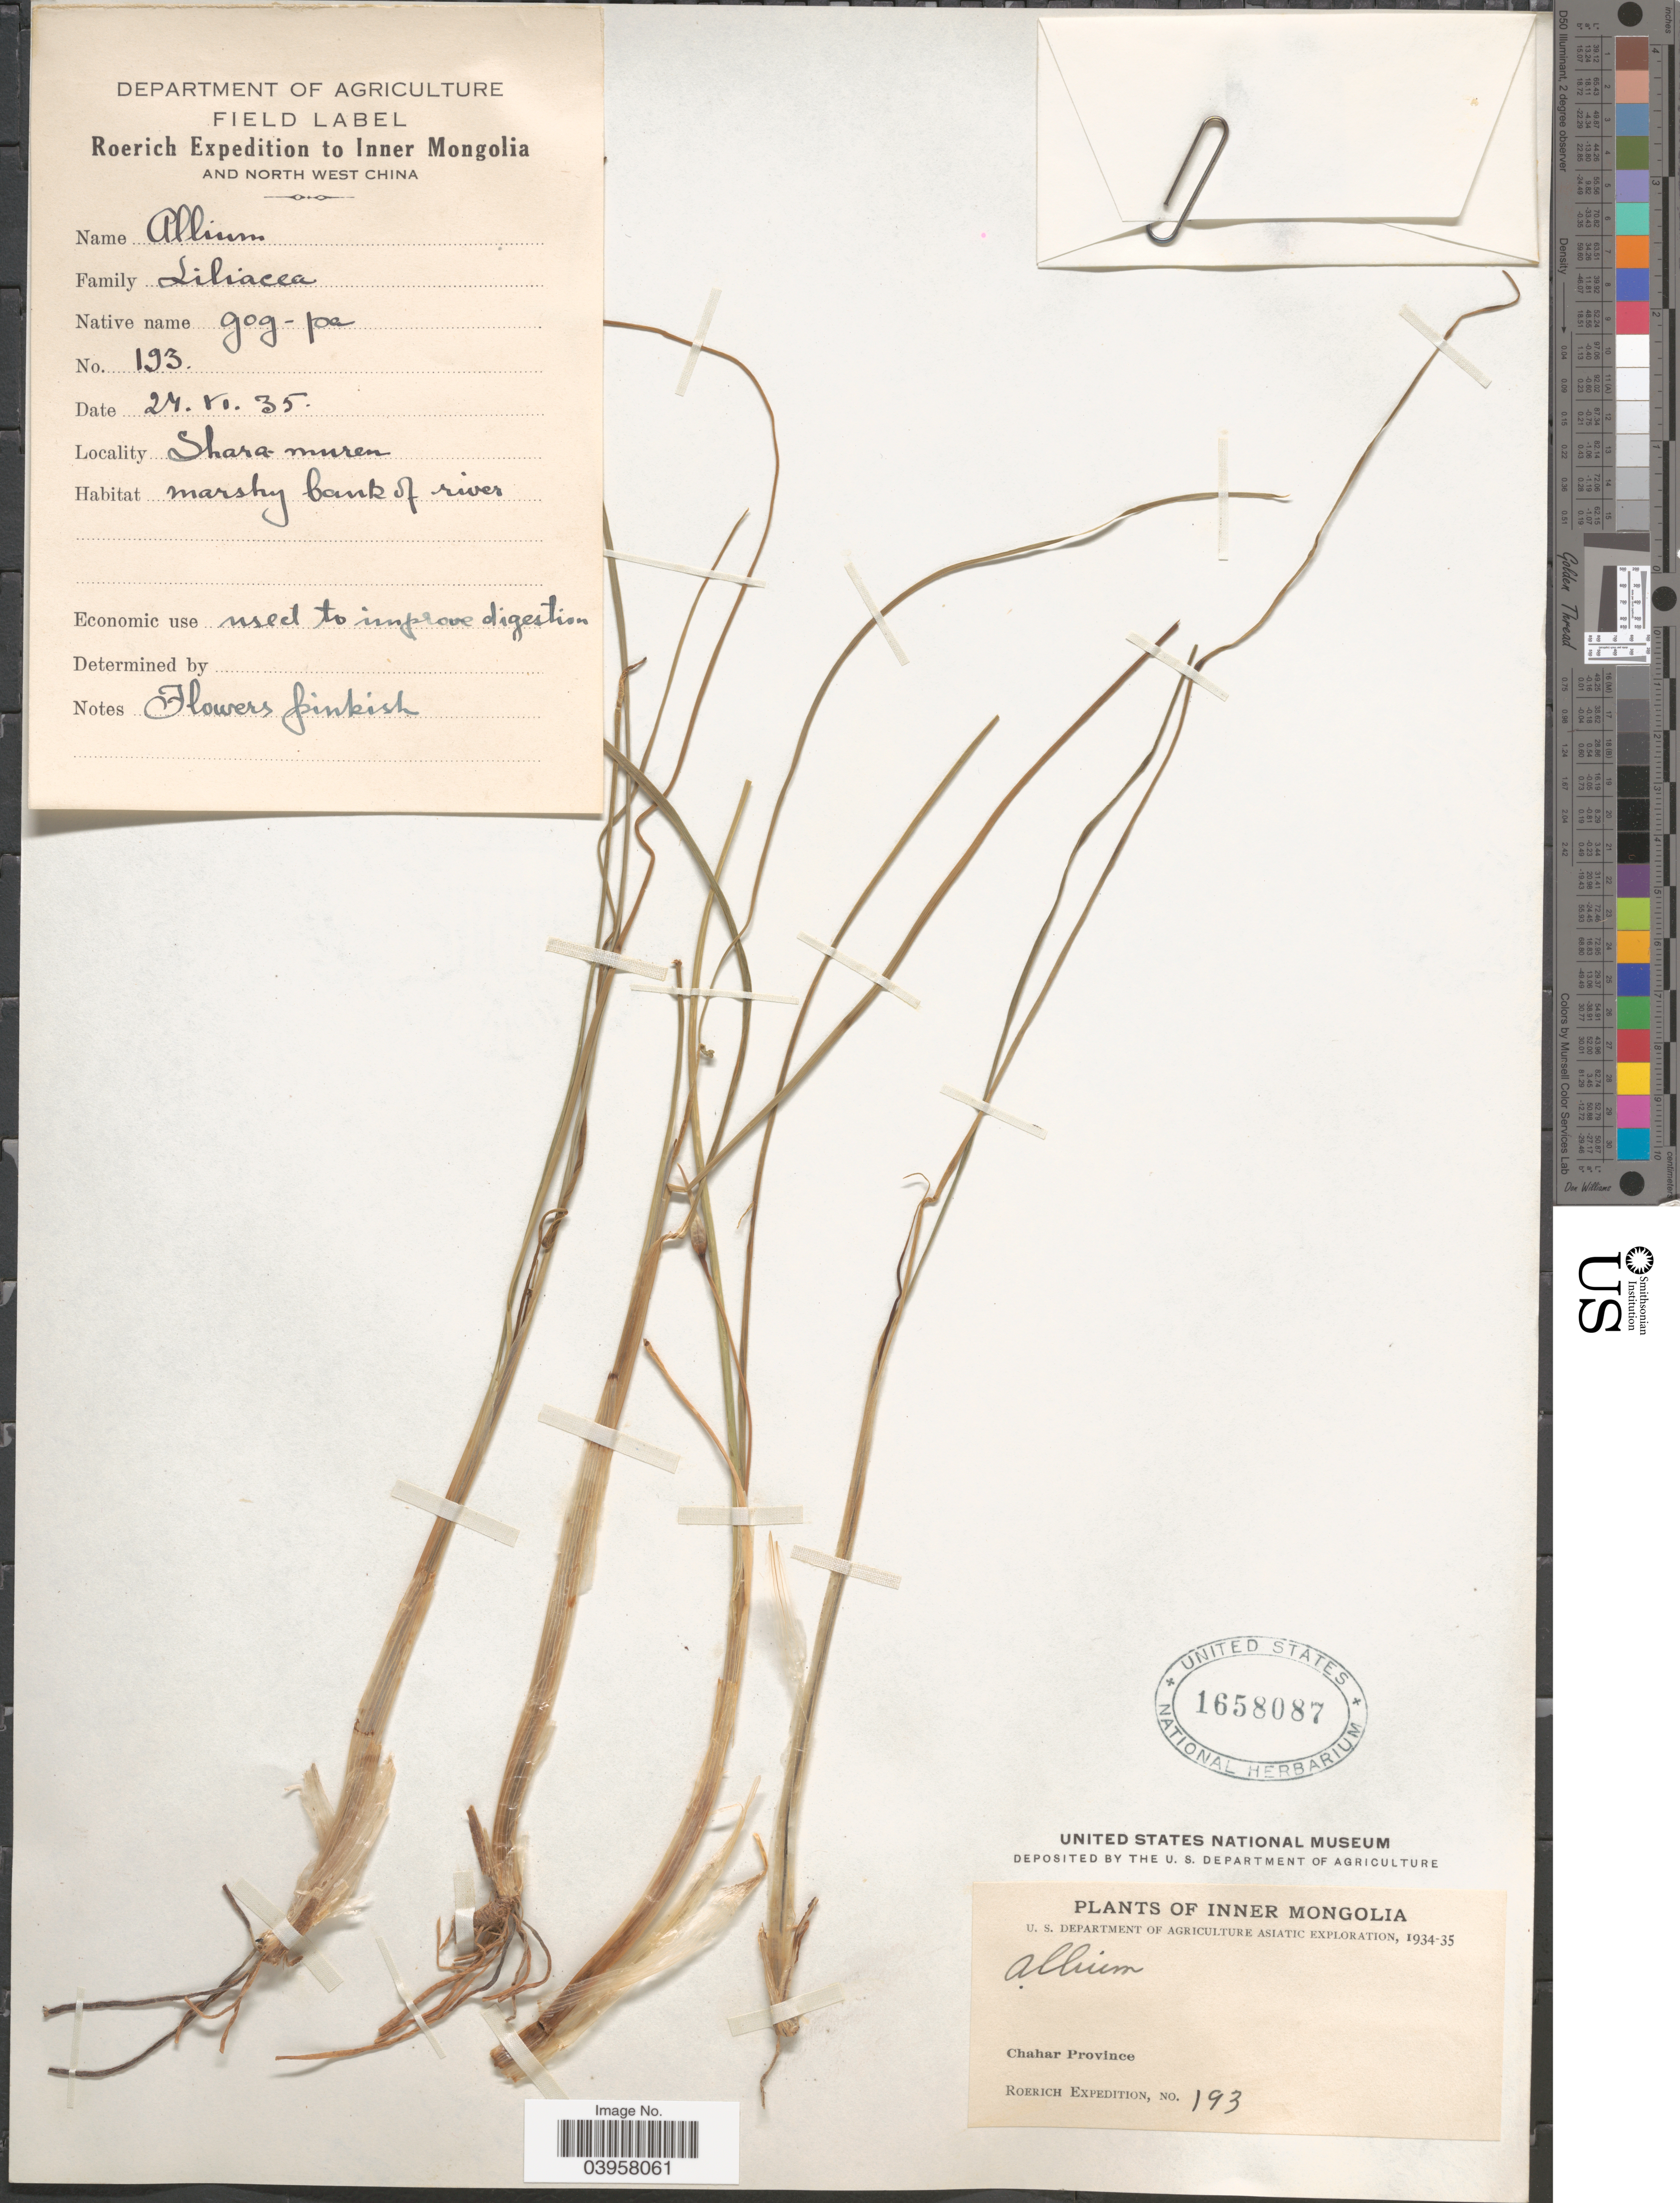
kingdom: Plantae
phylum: Tracheophyta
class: Liliopsida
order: Asparagales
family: Amaryllidaceae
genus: Allium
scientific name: Allium sp.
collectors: Roerich Expedition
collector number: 193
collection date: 1935-06-24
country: China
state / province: Nei Monggol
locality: Inner Mongolia and North West China. Chahar Province. Shara-muren.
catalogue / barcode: US 1658087